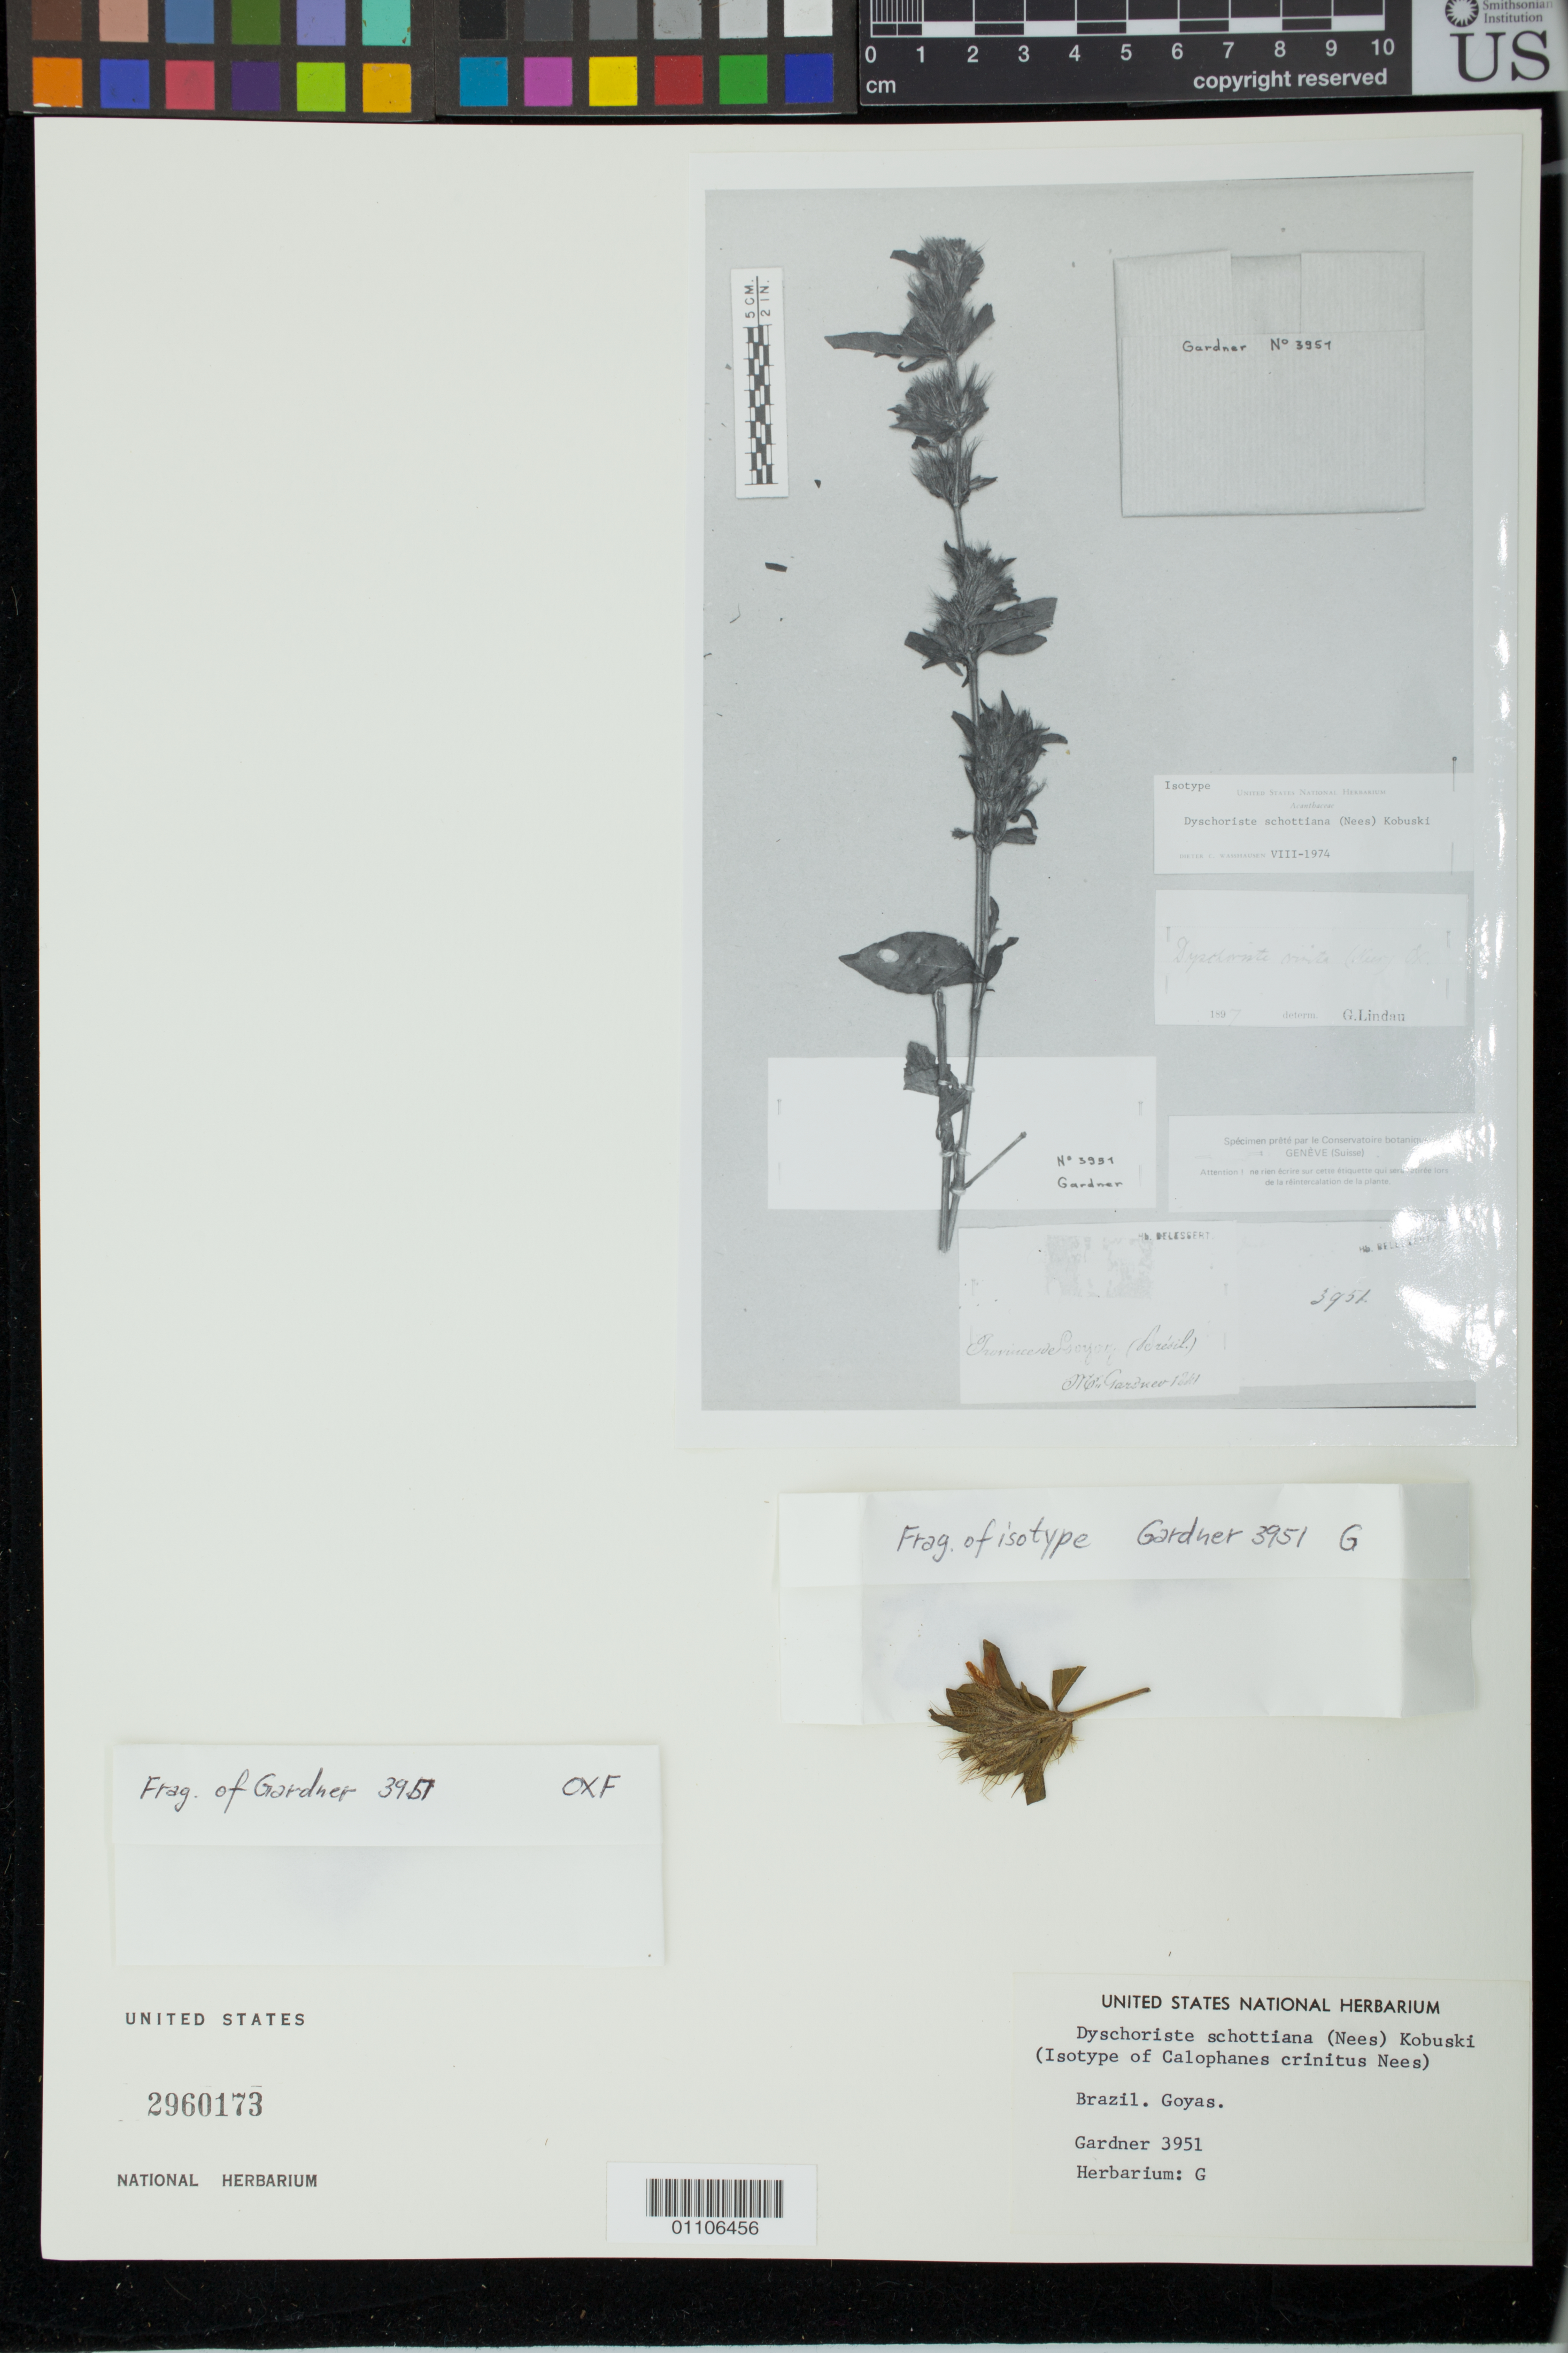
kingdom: Plantae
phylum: Tracheophyta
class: Magnoliopsida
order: Lamiales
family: Acanthaceae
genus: Calophanes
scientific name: Calophanes crinitus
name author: Nees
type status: Isotype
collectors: G. Gardner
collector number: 3951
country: Brazil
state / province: Goiás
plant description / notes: Photograph of type (G) and fragmentary material of type specimens ex herb. G, ex herb. OXF.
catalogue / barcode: US 2960173